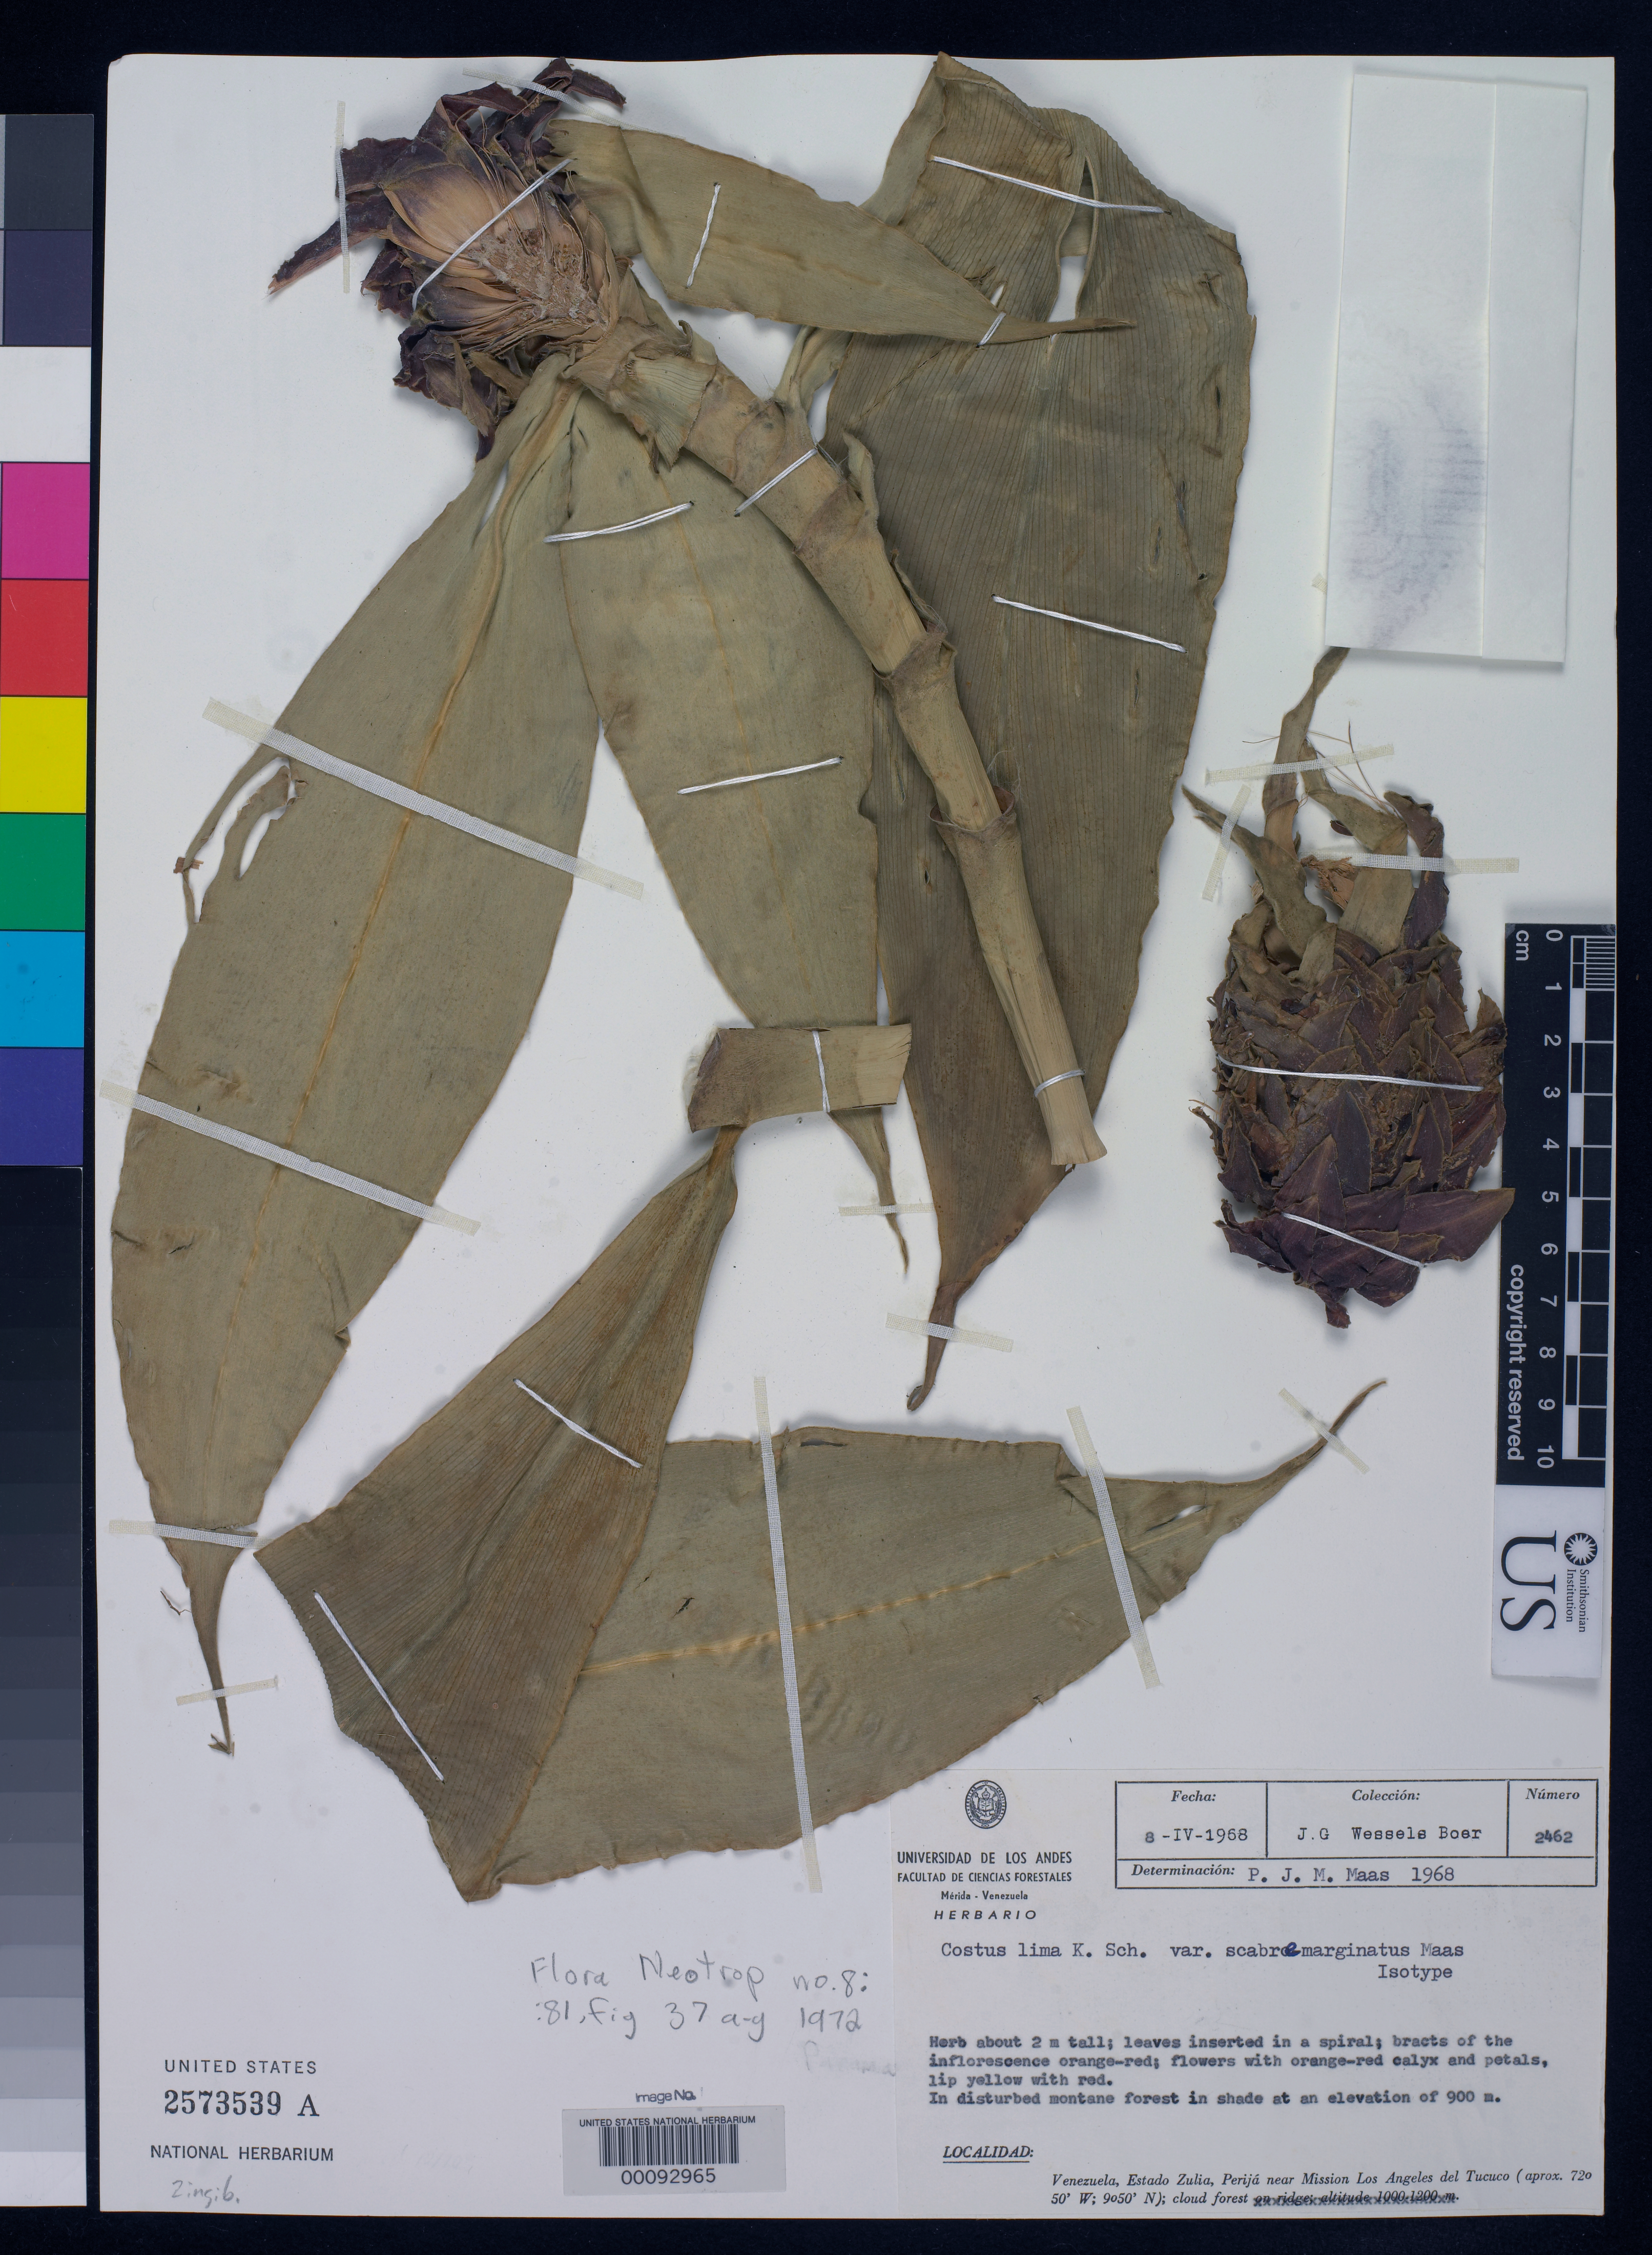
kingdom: Plantae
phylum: Tracheophyta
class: Liliopsida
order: Zingiberales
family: Costaceae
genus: Costus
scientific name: Costus lima var. scabremarginatus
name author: Maas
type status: Isotype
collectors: J. G. Wessels Boer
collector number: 2462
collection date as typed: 08 Apr 1968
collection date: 1968-04-08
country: Venezuela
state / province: Zulia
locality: Perija, near Mission Los Angeles del Tucuco.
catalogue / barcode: US 2573539A